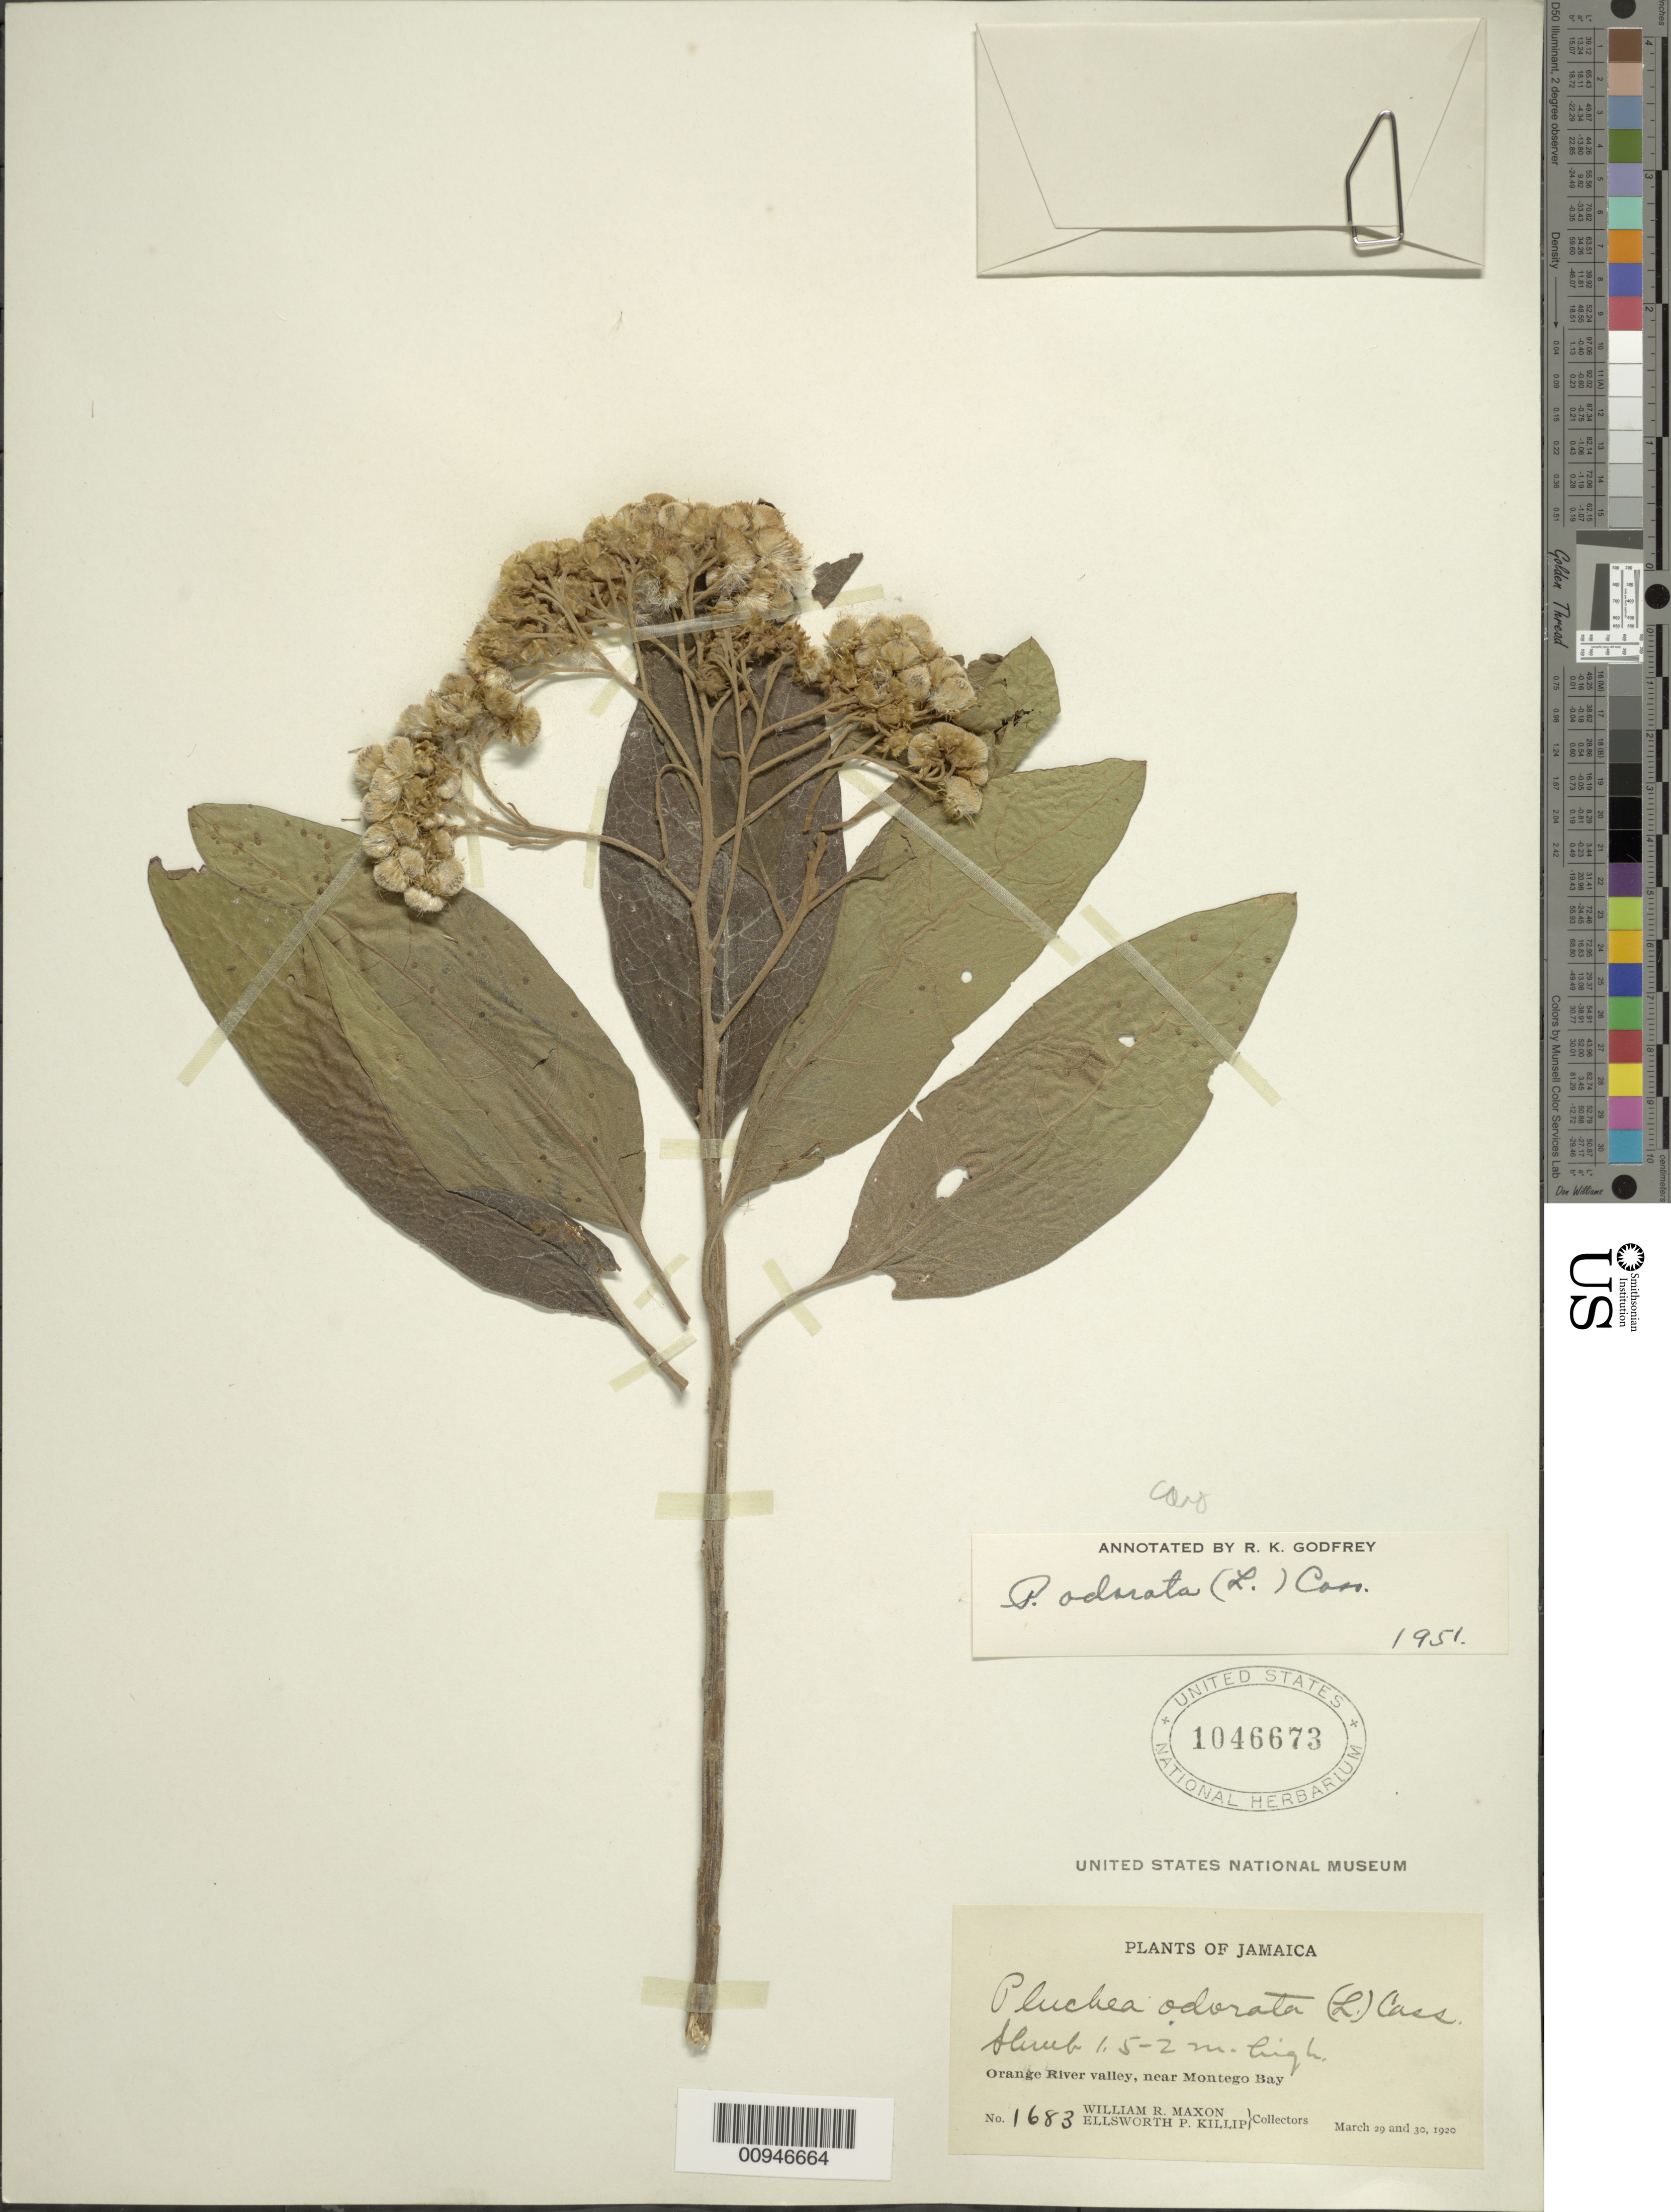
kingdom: Plantae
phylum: Tracheophyta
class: Magnoliopsida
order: Asterales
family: Asteraceae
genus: Pluchea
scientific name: Pluchea carolinensis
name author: (Jacq.) D. Don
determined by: Godfrey, R. K.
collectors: W. R. Maxon & E. P. Killip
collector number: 1683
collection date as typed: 29 Mar 1920 and 30 Mar 1920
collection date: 1920-03-29,1920-03-30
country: Jamaica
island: Jamaica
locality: Orange River, near Montego Bay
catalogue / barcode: US 1046673